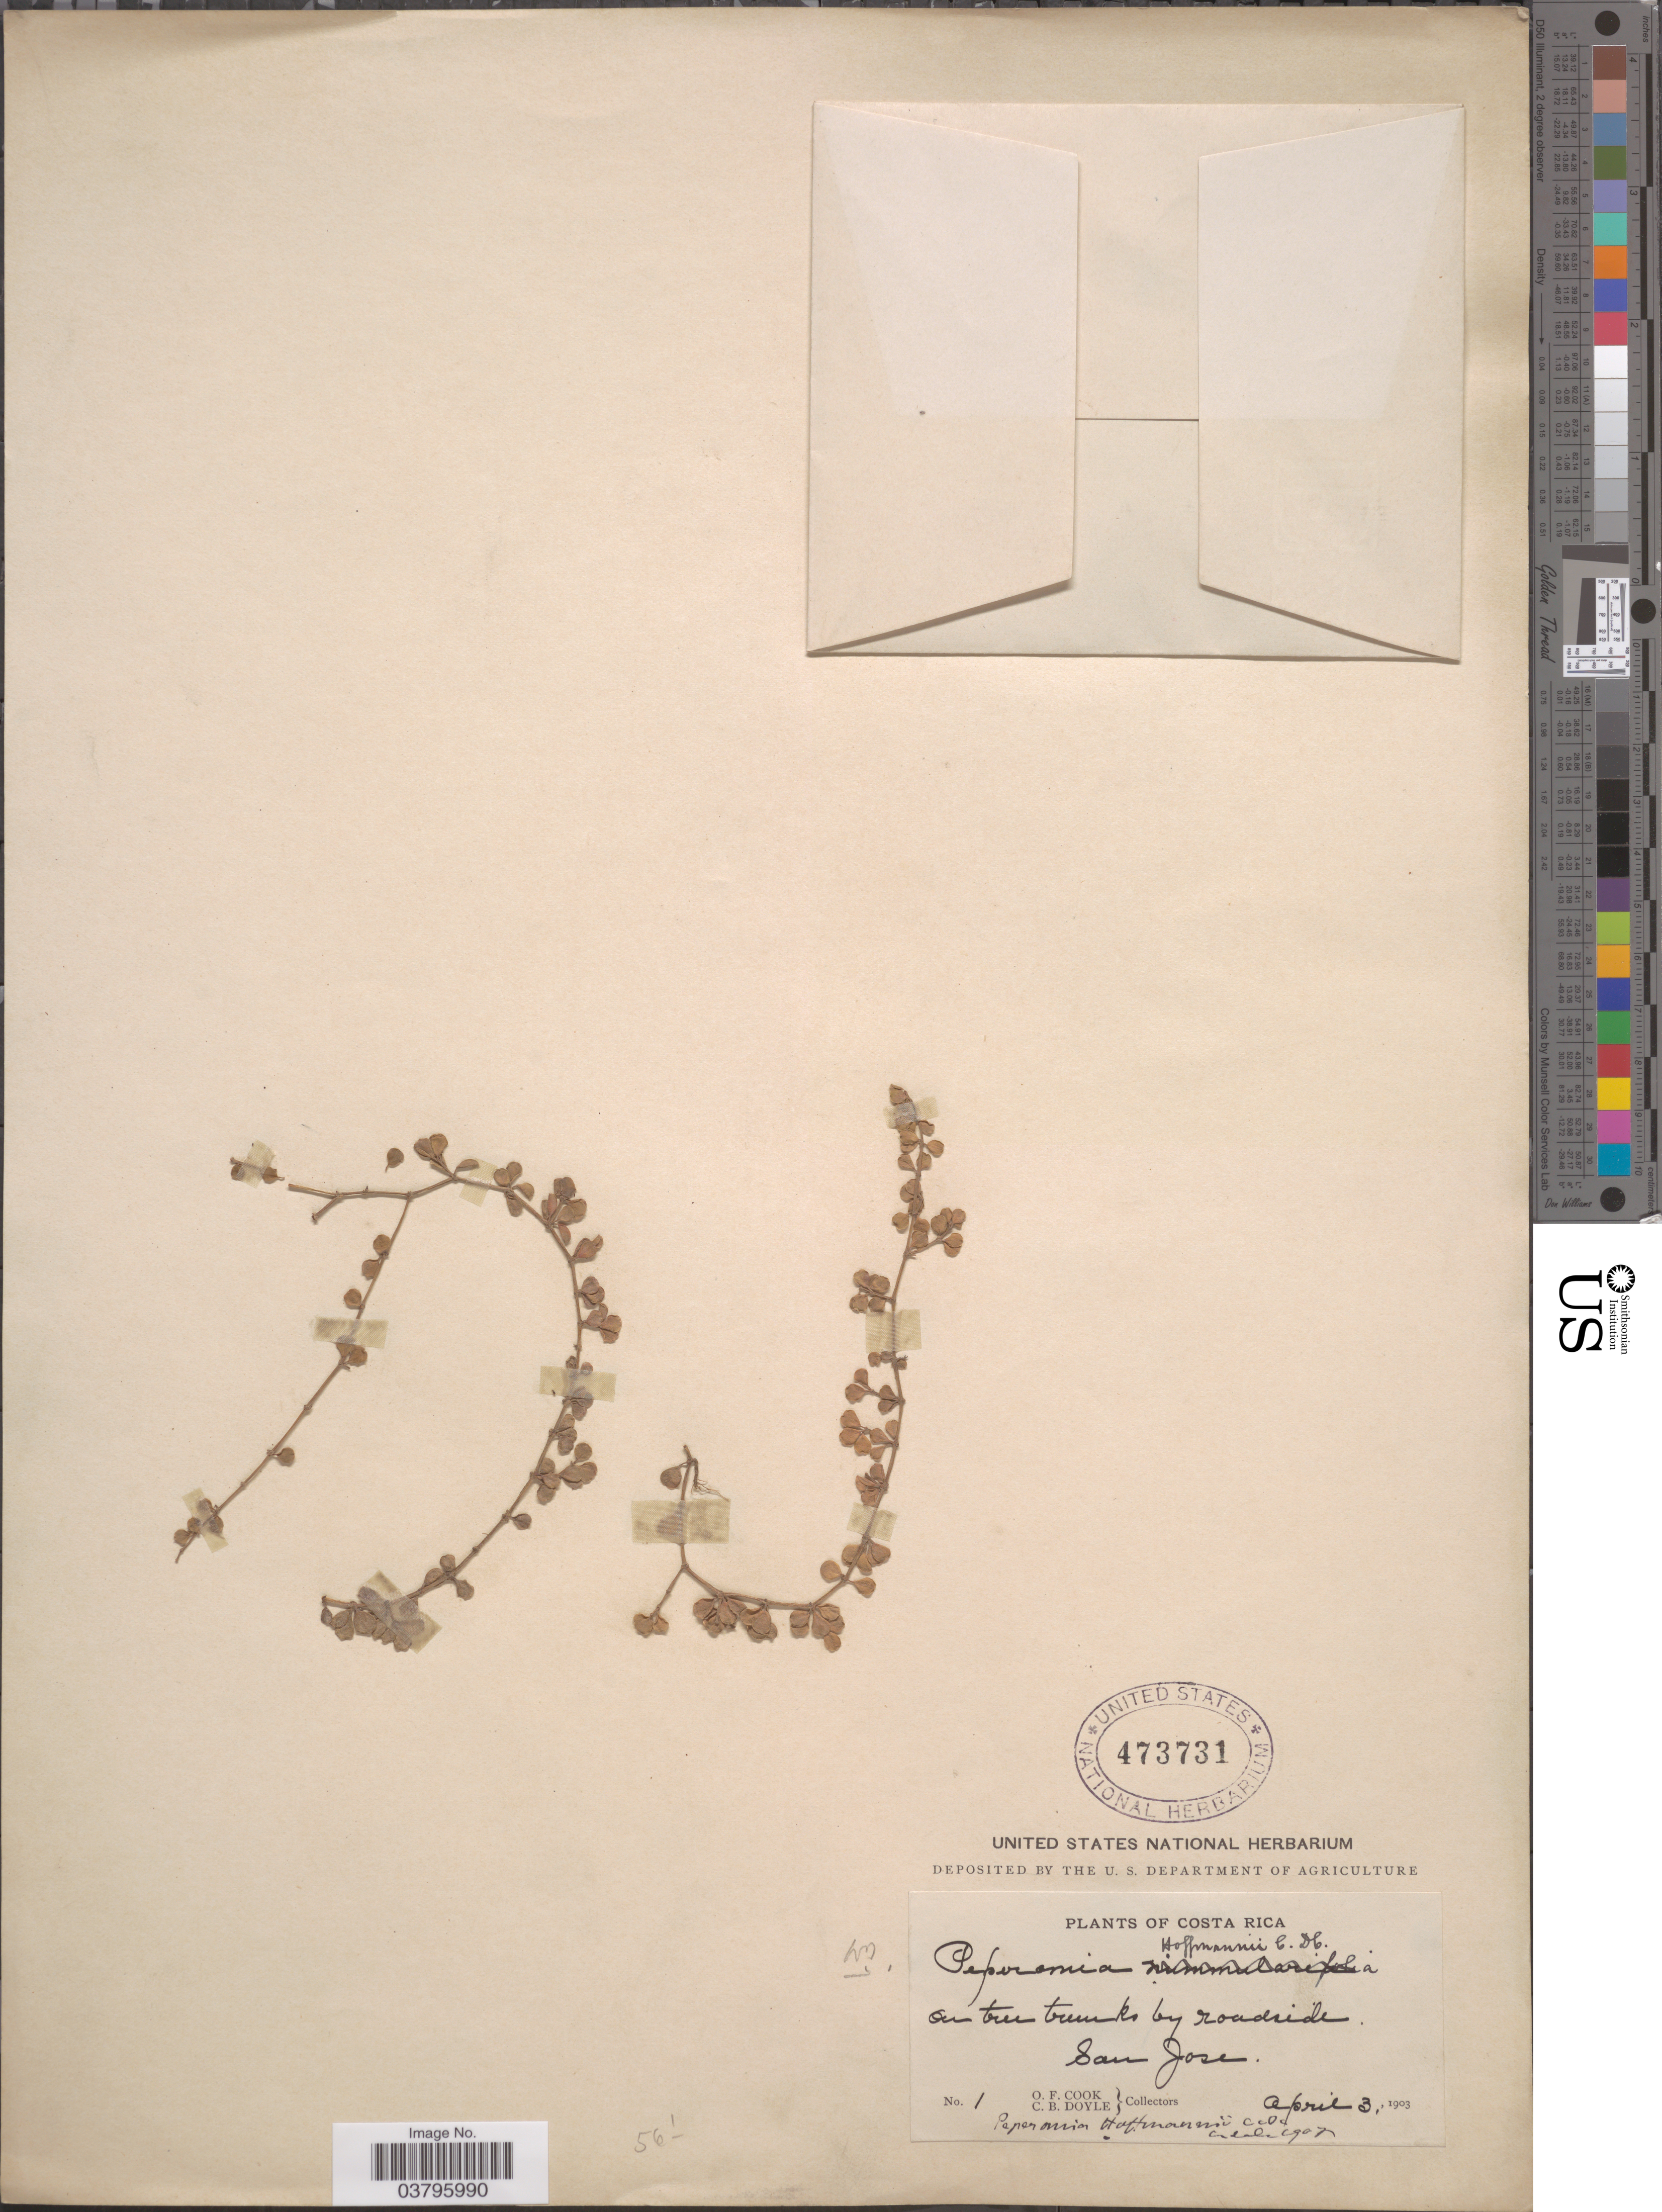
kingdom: Plantae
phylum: Tracheophyta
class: Magnoliopsida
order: Piperales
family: Piperaceae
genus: Peperomia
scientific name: Peperomia hoffmannii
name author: C. DC.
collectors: O. F. Cook & C. Doyle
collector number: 1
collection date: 1903-04-03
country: Costa Rica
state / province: San José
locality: On tree trunks by roadside.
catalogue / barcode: US 473731